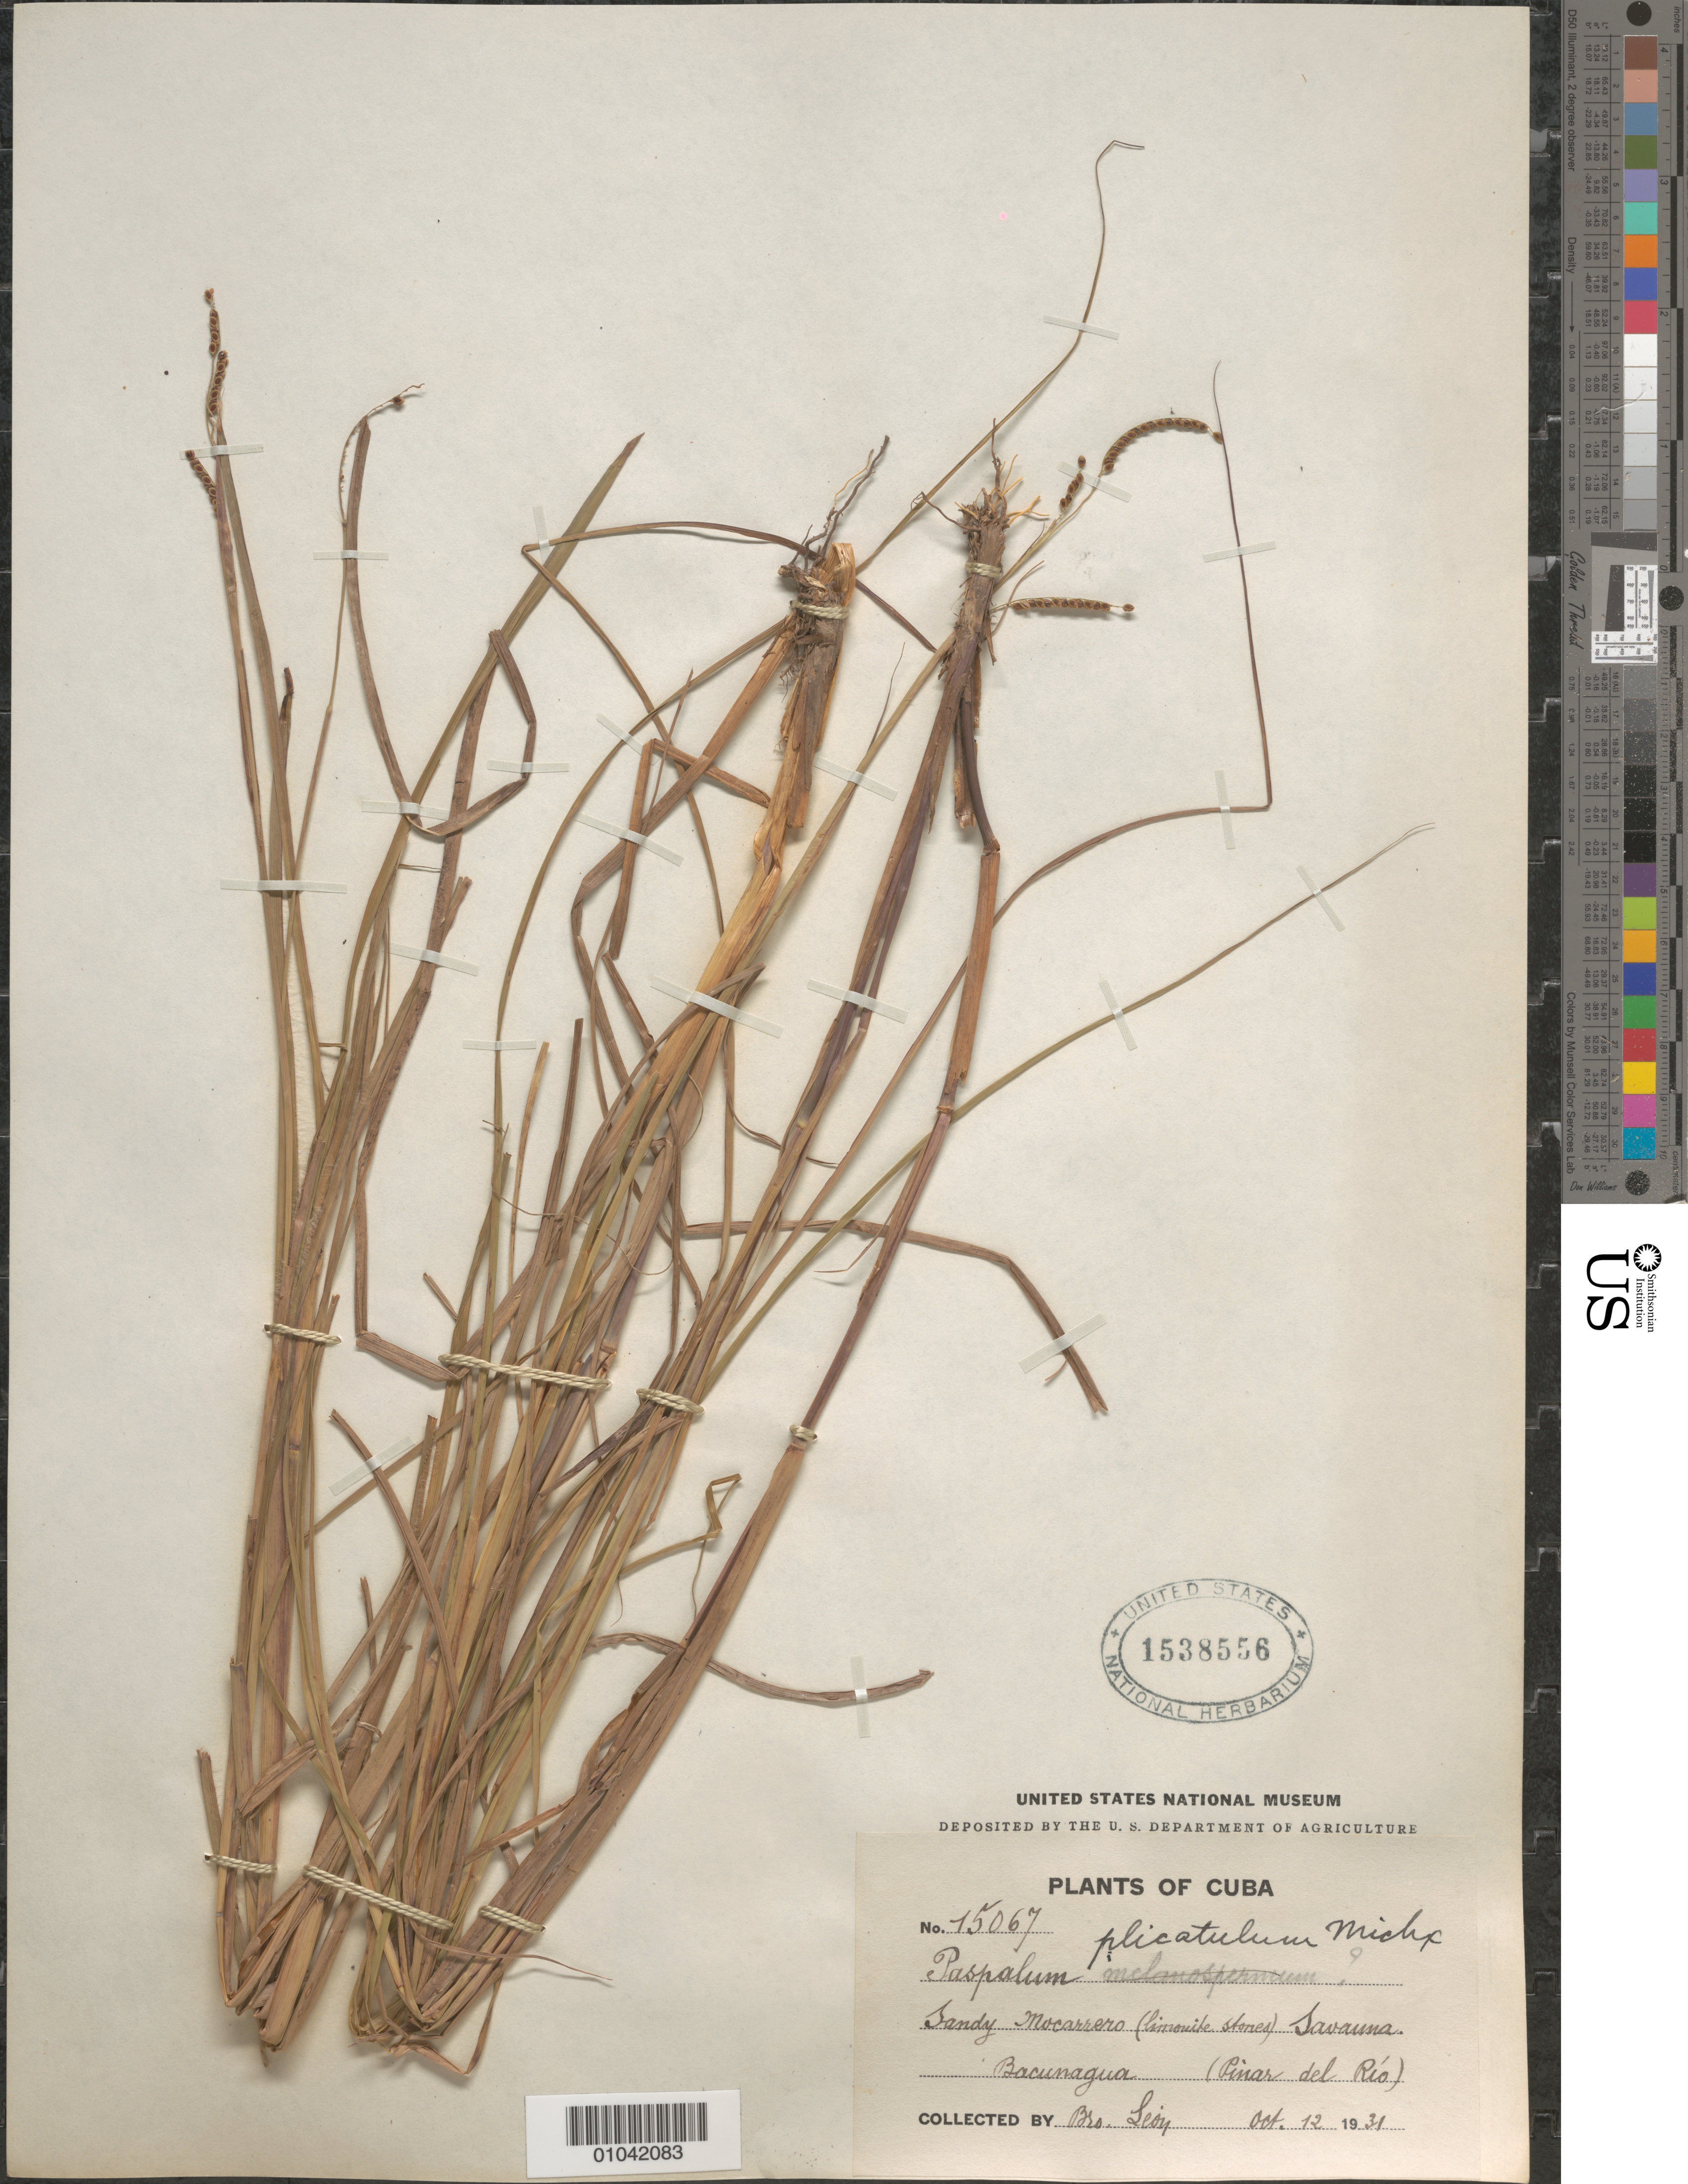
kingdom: Plantae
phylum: Tracheophyta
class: Liliopsida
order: Poales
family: Poaceae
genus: Paspalum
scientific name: Paspalum plicatulum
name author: Michx.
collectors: Bro. León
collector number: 15067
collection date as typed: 12 Oct 1931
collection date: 1931-10-12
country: Cuba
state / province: Pinar del Rio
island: Cuba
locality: Bacanagua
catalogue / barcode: US 1538556